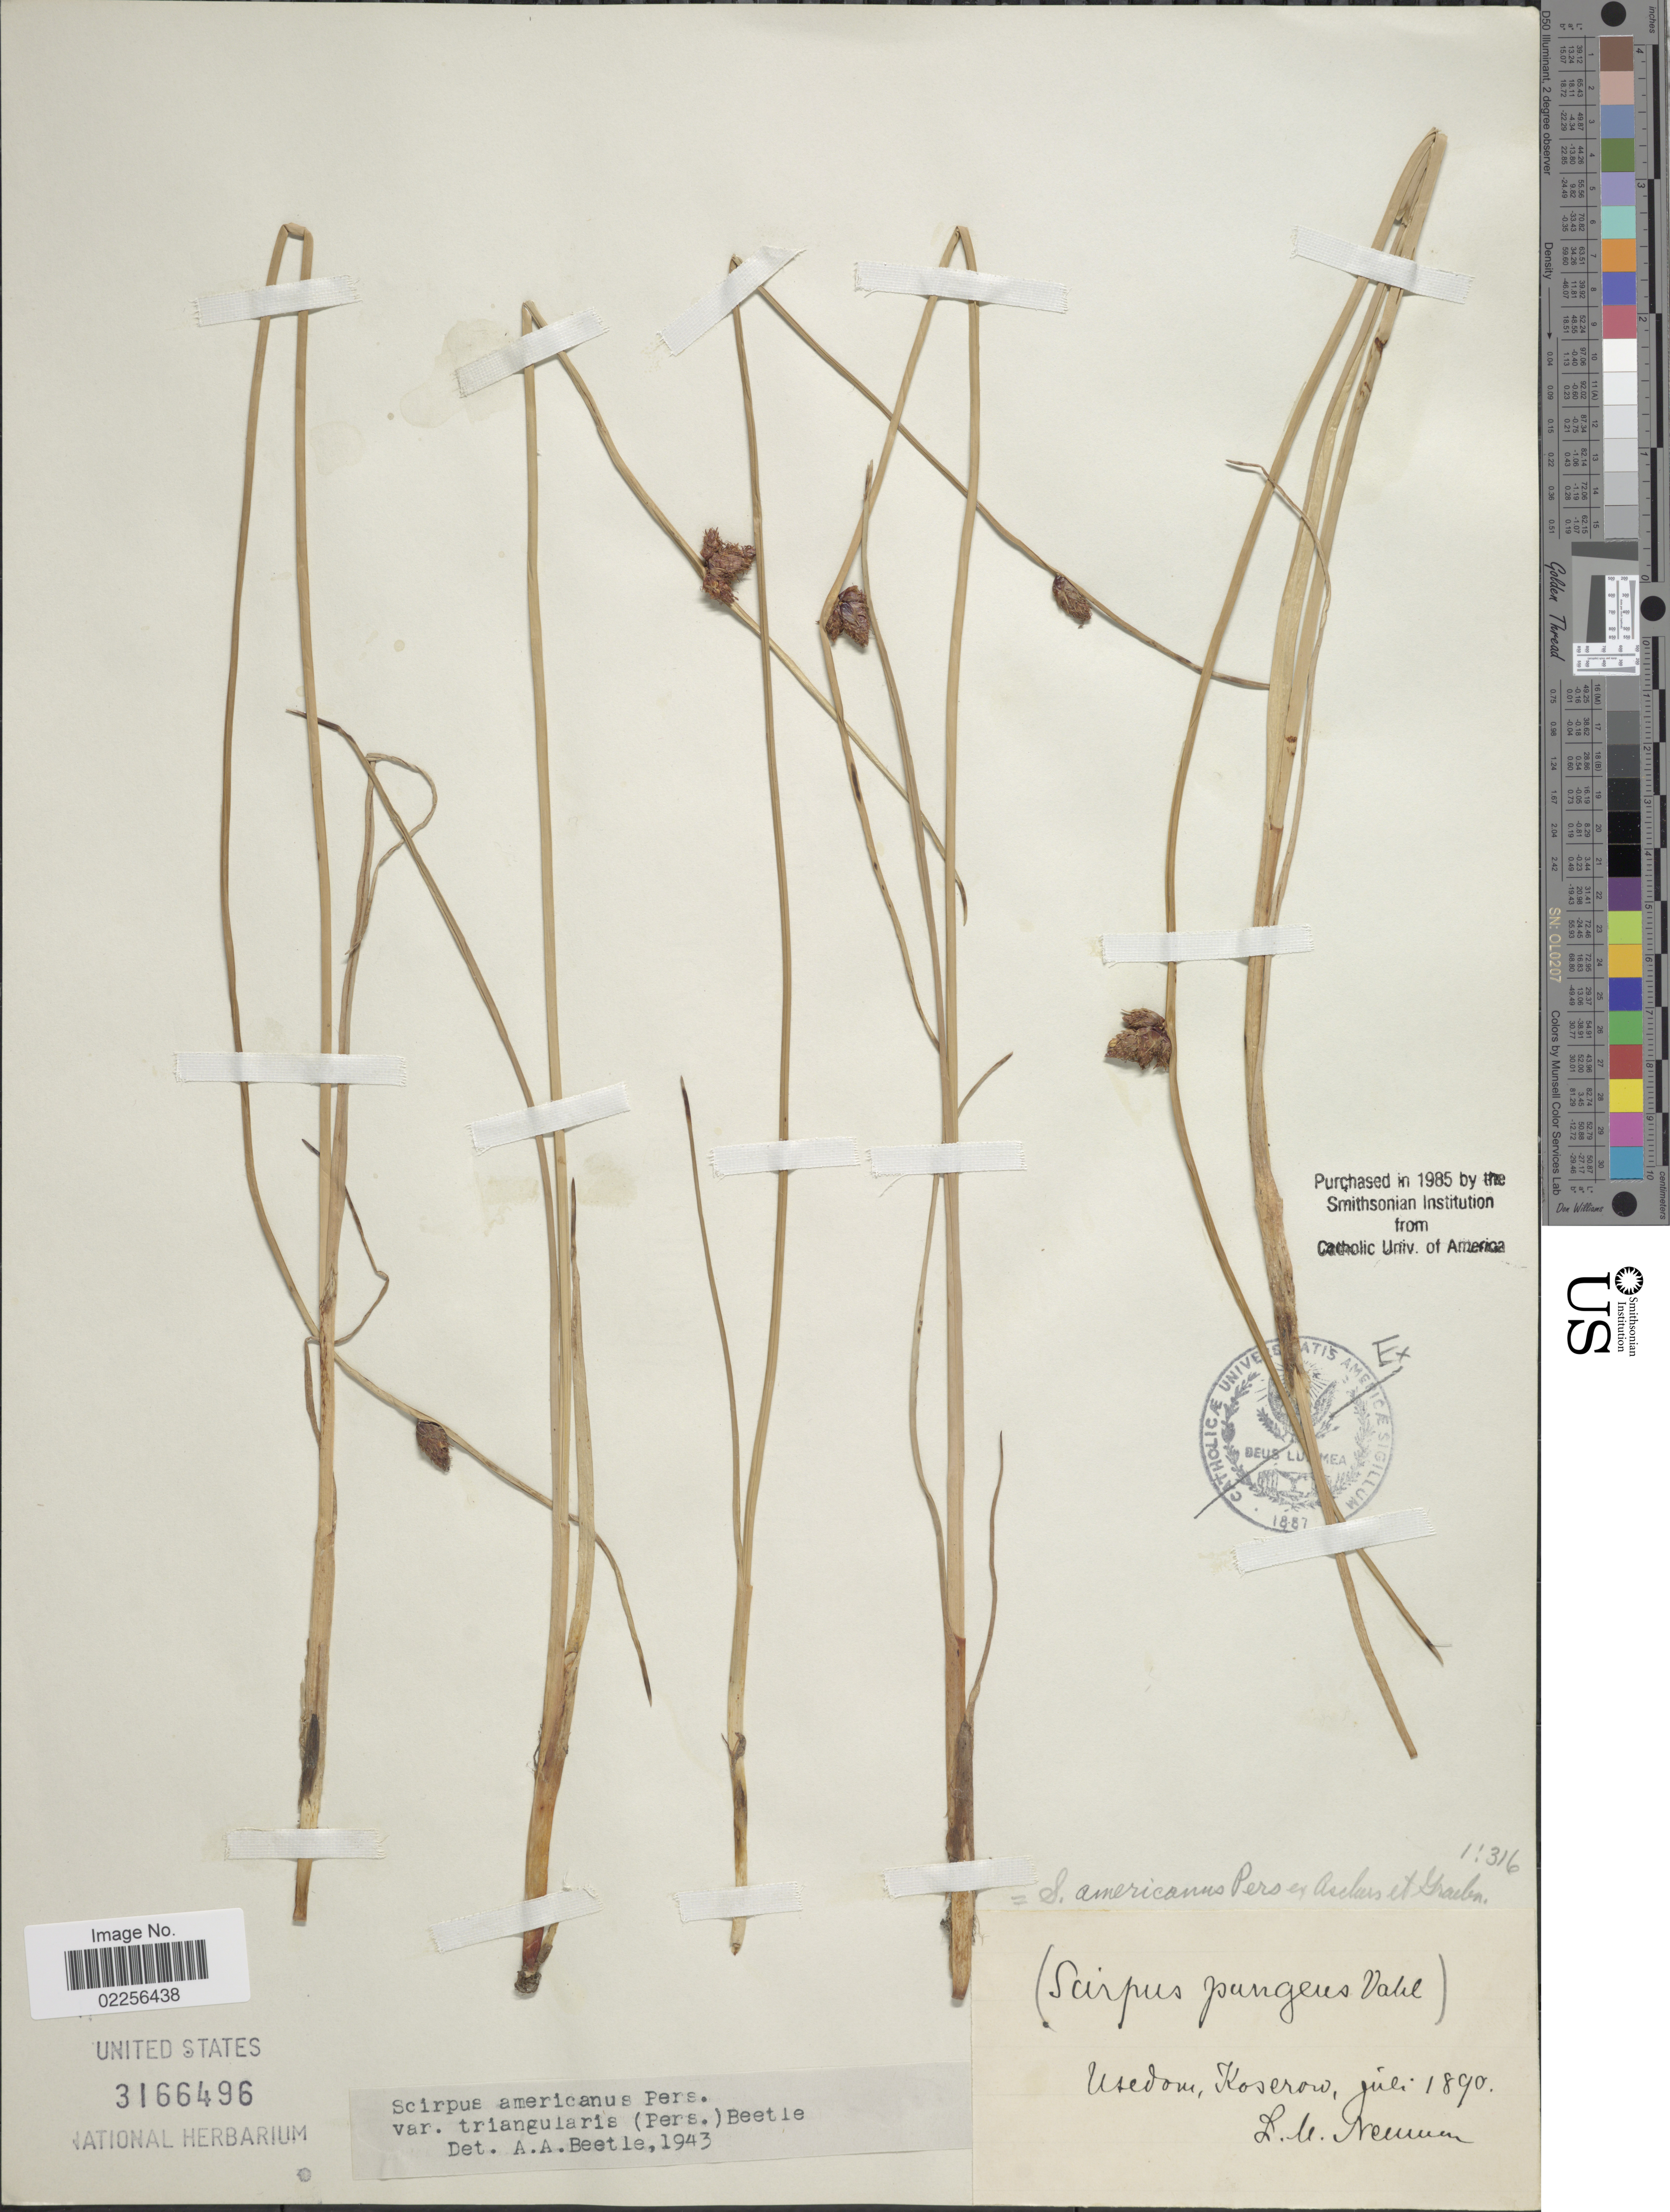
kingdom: Plantae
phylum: Tracheophyta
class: Liliopsida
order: Poales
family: Cyperaceae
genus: Schoenoplectus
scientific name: Schoenoplectus pungens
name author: (Vahl) Palla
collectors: L. Neuman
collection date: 1890-07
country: Germany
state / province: Mecklenburg-Vorpommern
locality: Usedom, Koserow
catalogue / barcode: US 3166496